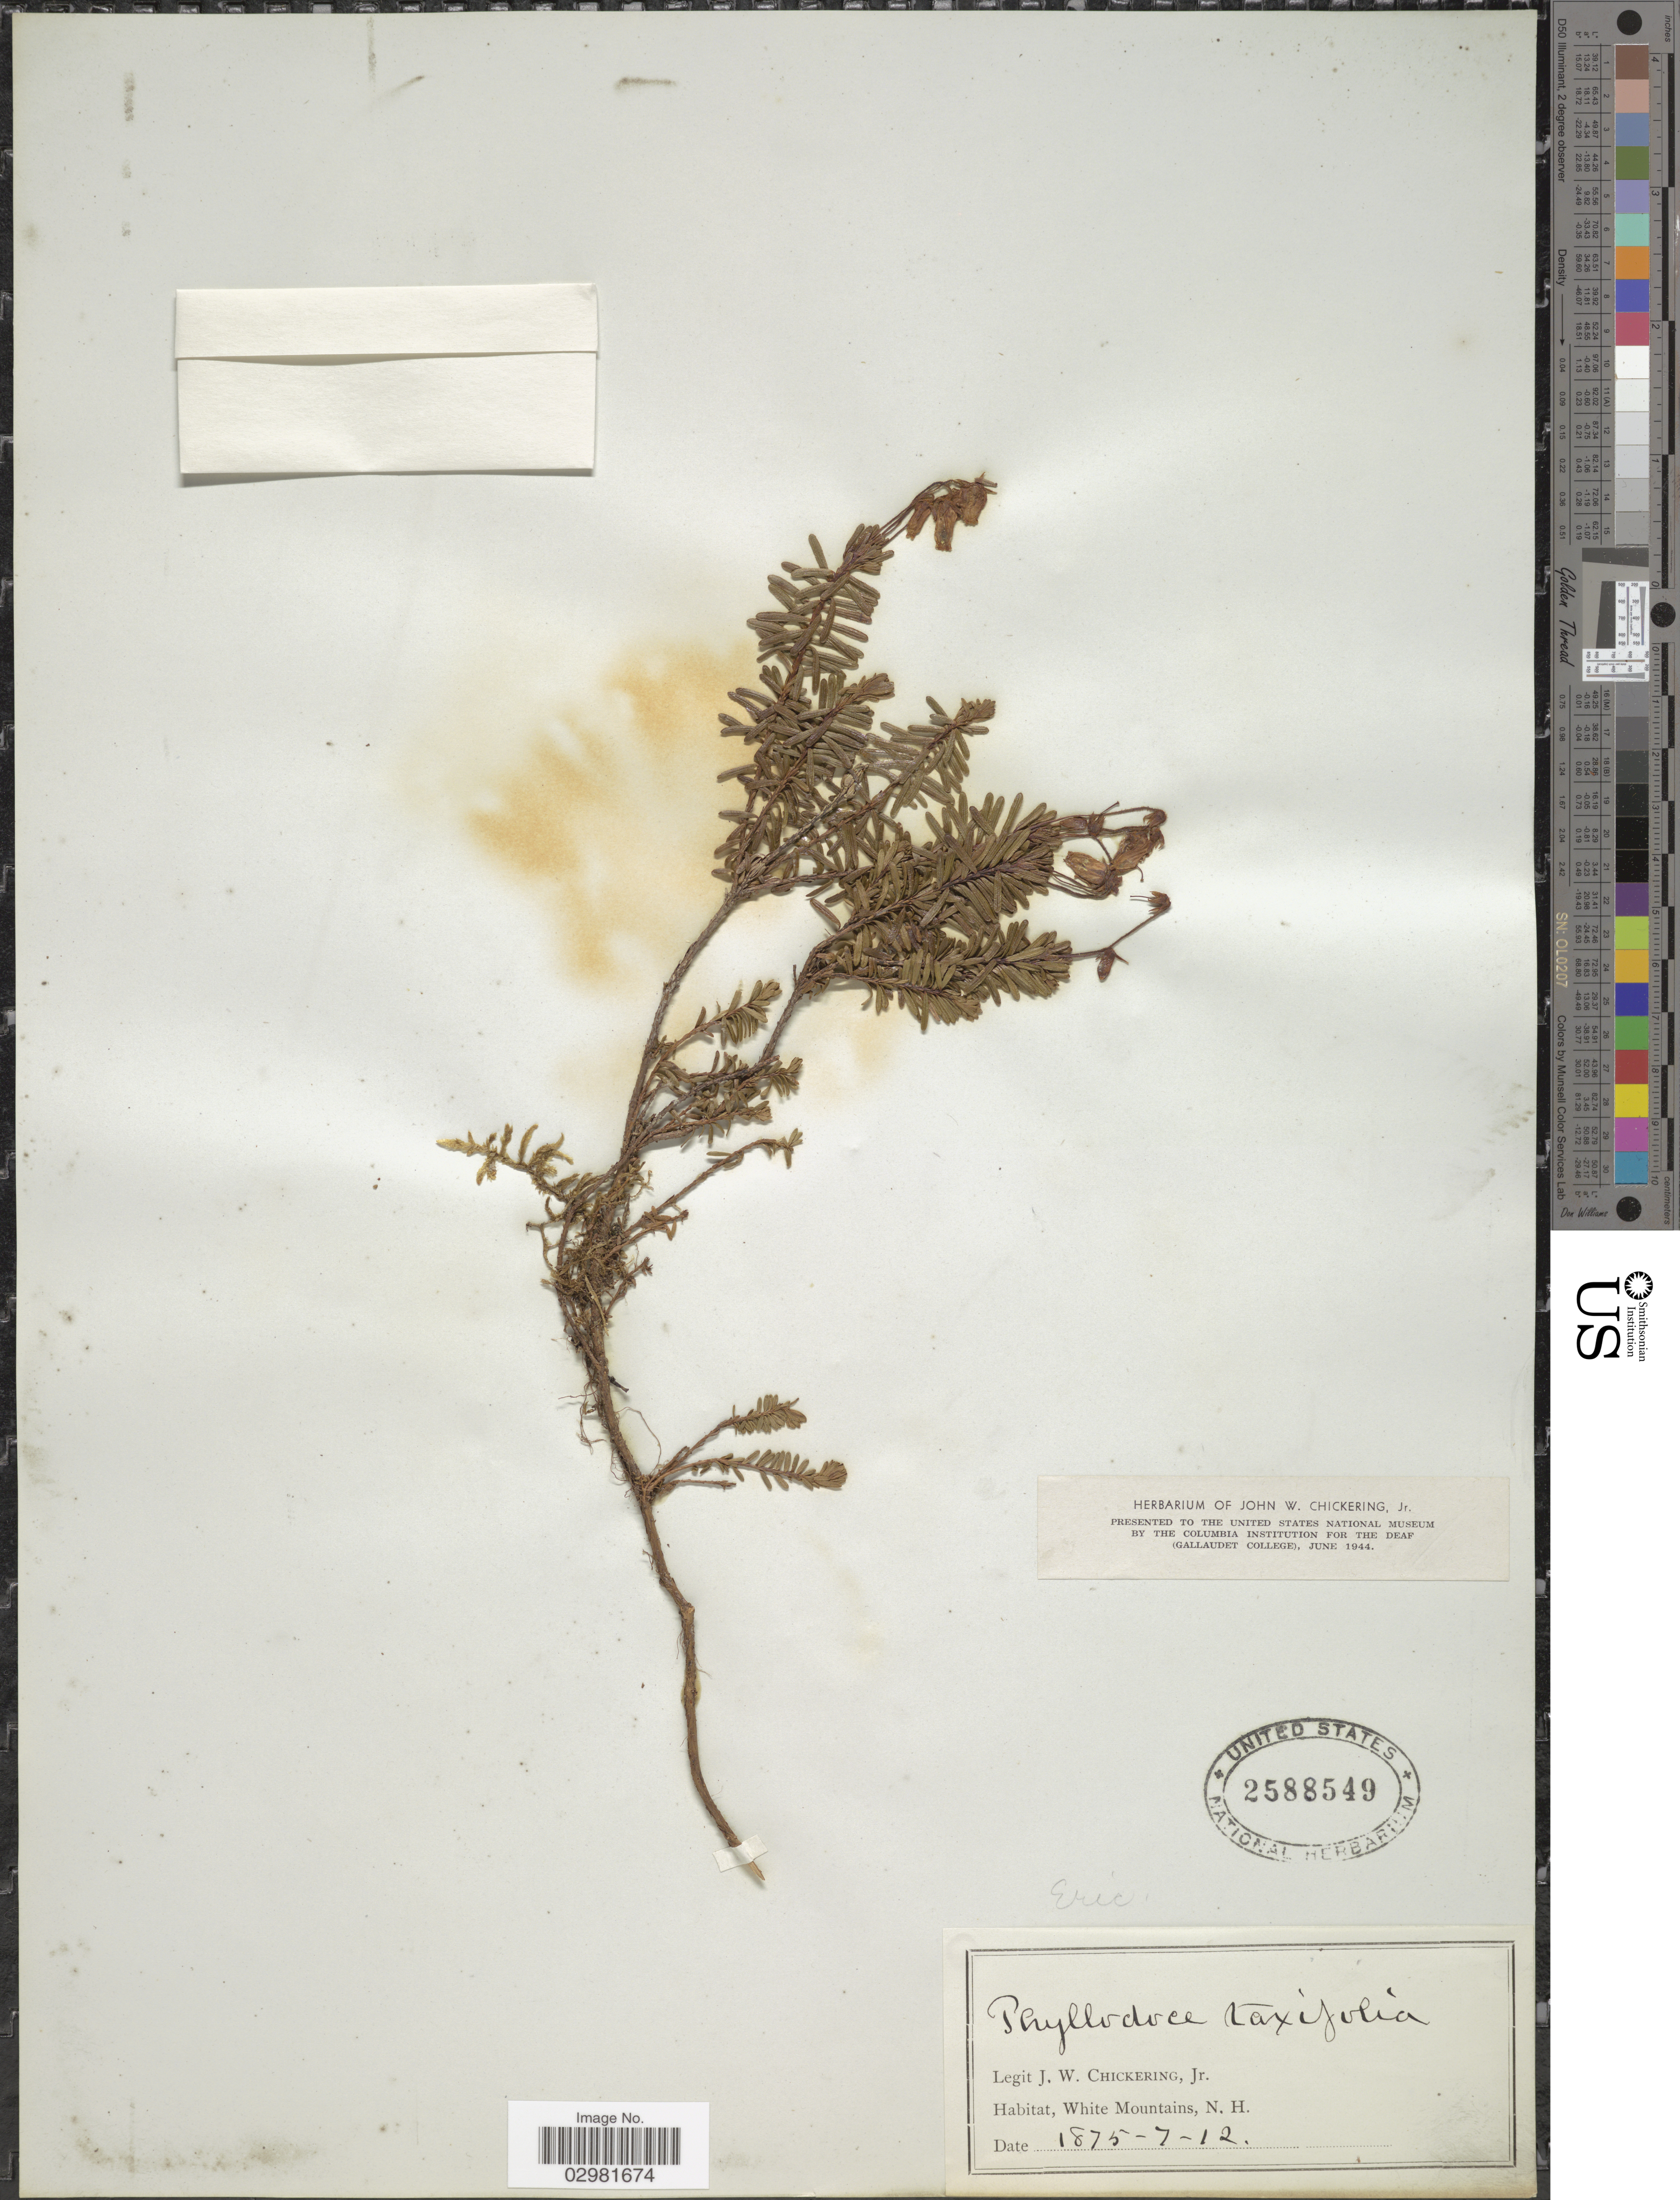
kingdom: Plantae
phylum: Tracheophyta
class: Magnoliopsida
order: Ericales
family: Ericaceae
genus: Phyllodoce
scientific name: Phyllodoce taxifolia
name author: Salisb.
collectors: J. W. Chickering Jr.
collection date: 1875-07-12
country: United States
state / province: New Hampshire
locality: White Mountains.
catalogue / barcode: US 2588549